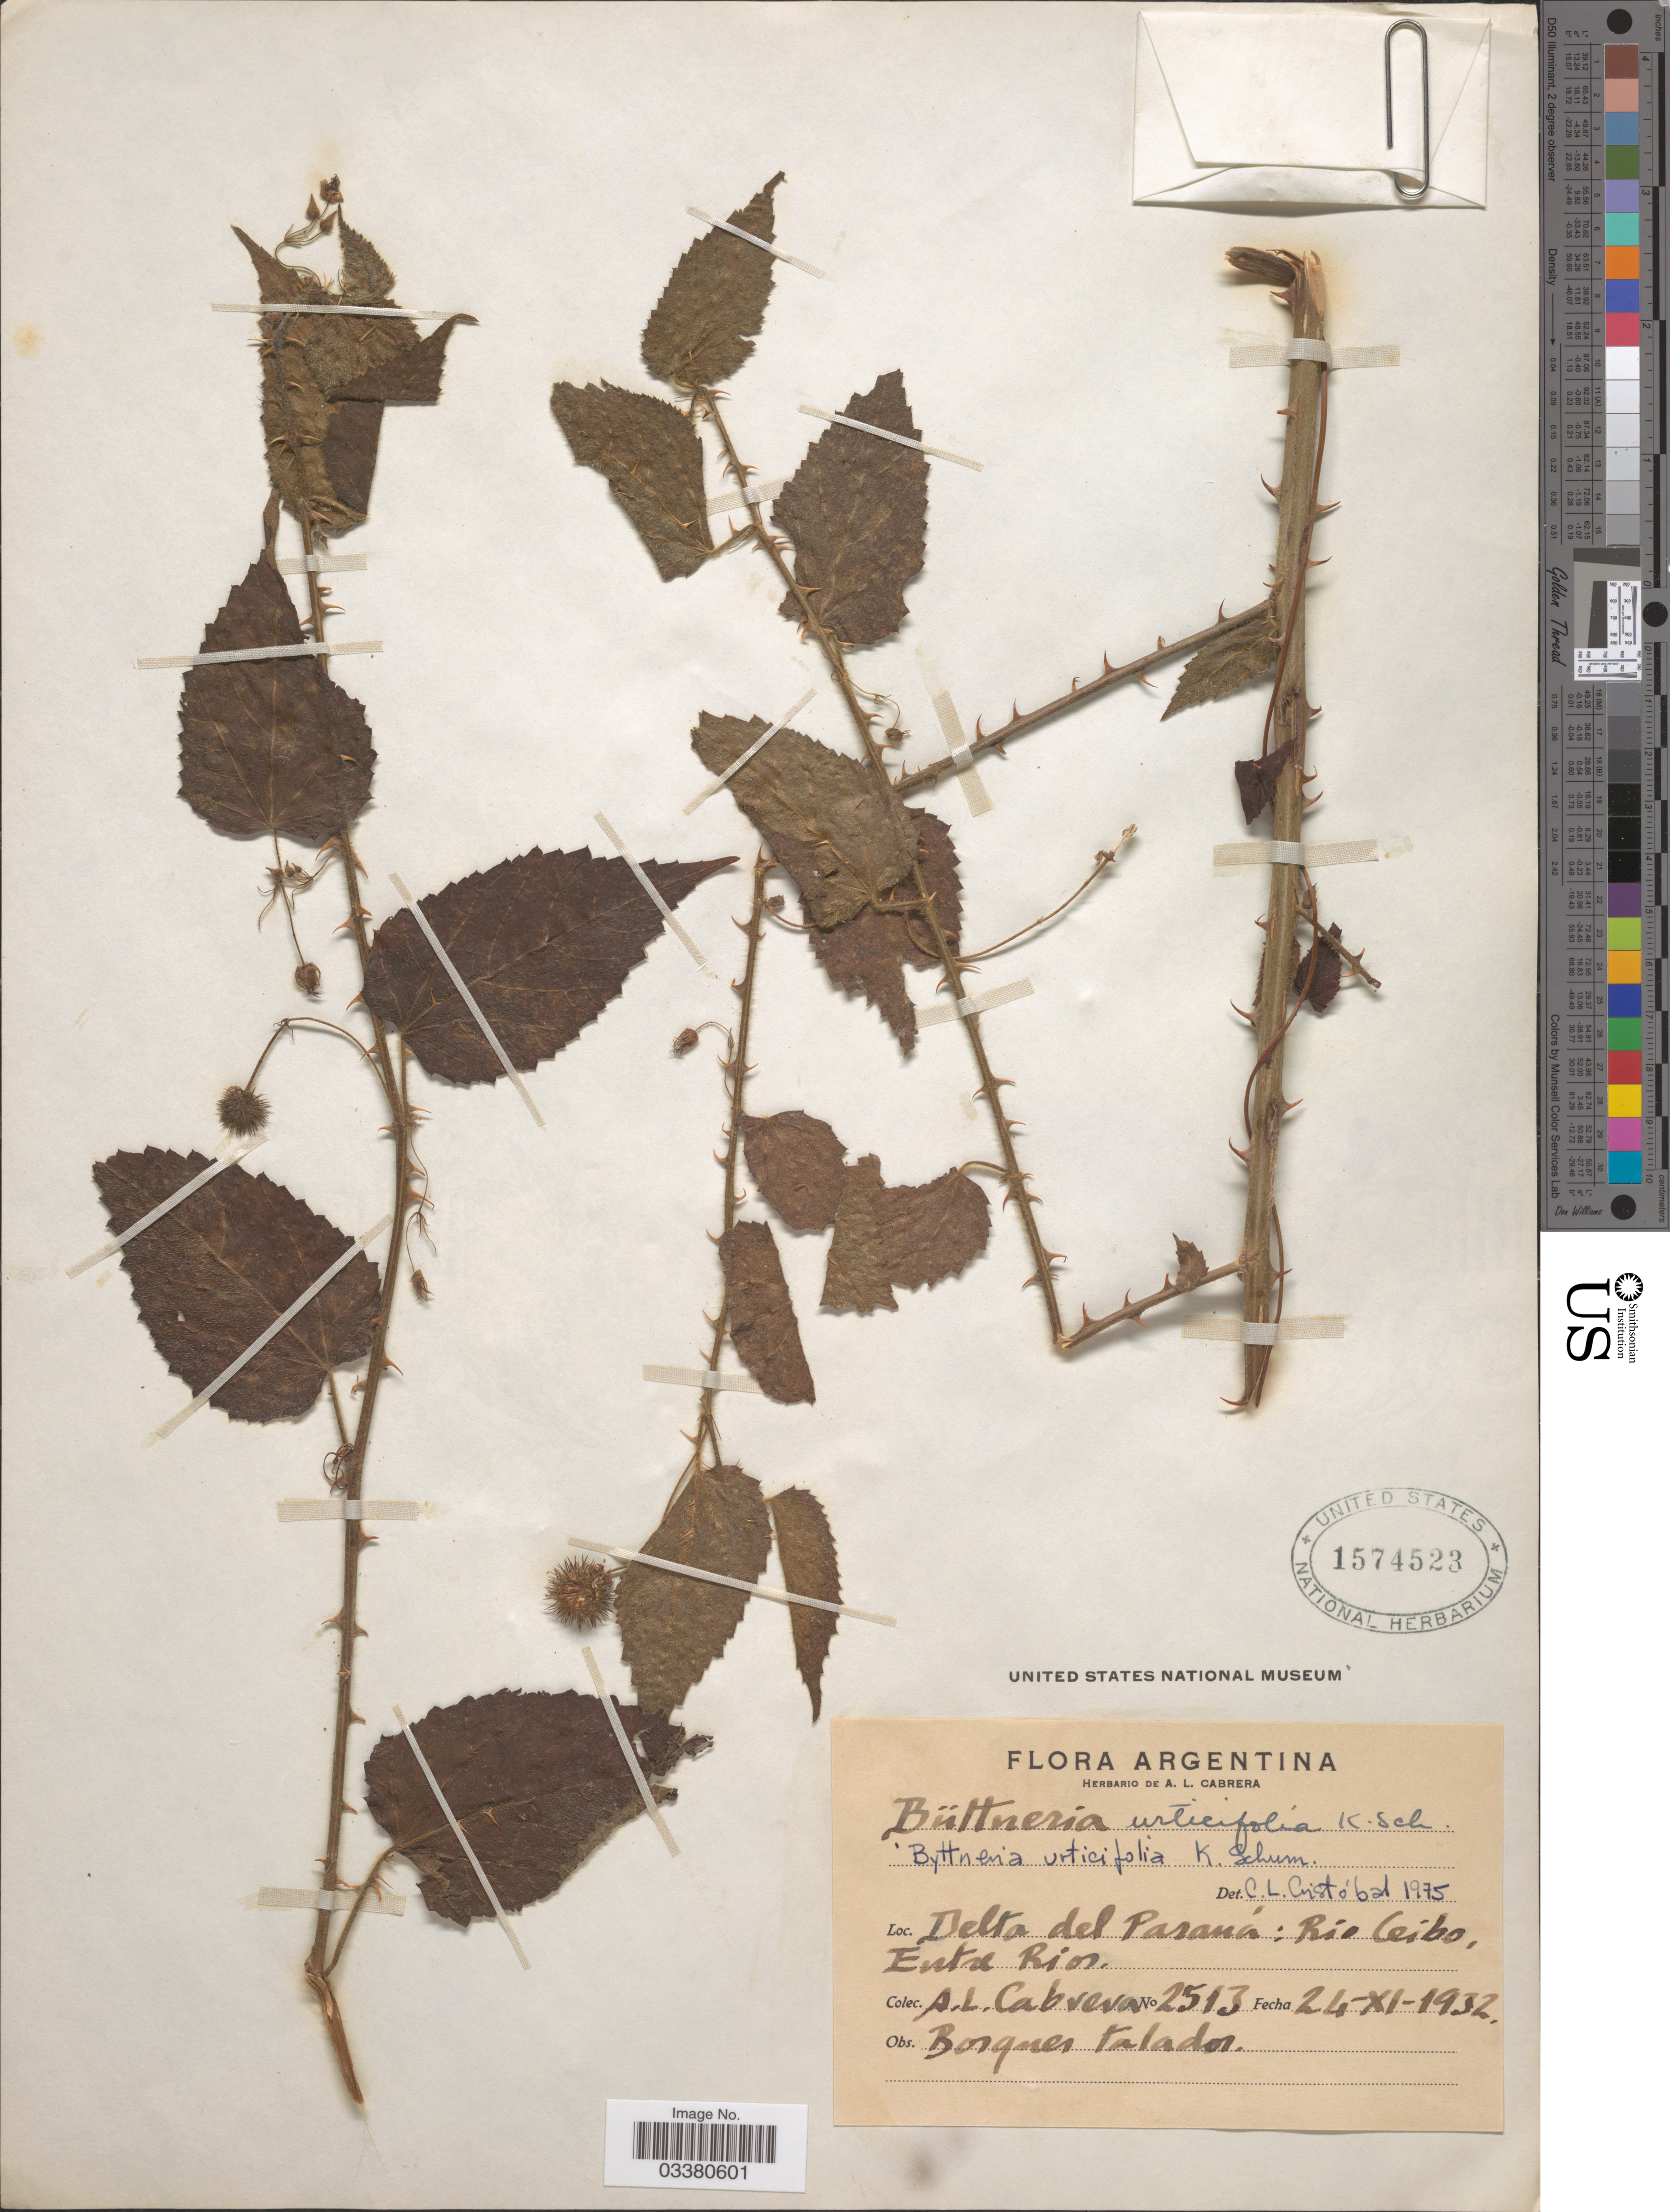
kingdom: Plantae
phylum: Tracheophyta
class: Magnoliopsida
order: Malvales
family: Malvaceae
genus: Byttneria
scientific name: Byttneria urticifolia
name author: K. Schum.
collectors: A. L. Cabrera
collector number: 2513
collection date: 1932-11-24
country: Argentina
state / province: Entre Rios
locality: Delta del Paraná: Rio Ceibo.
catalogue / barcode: US 1574523